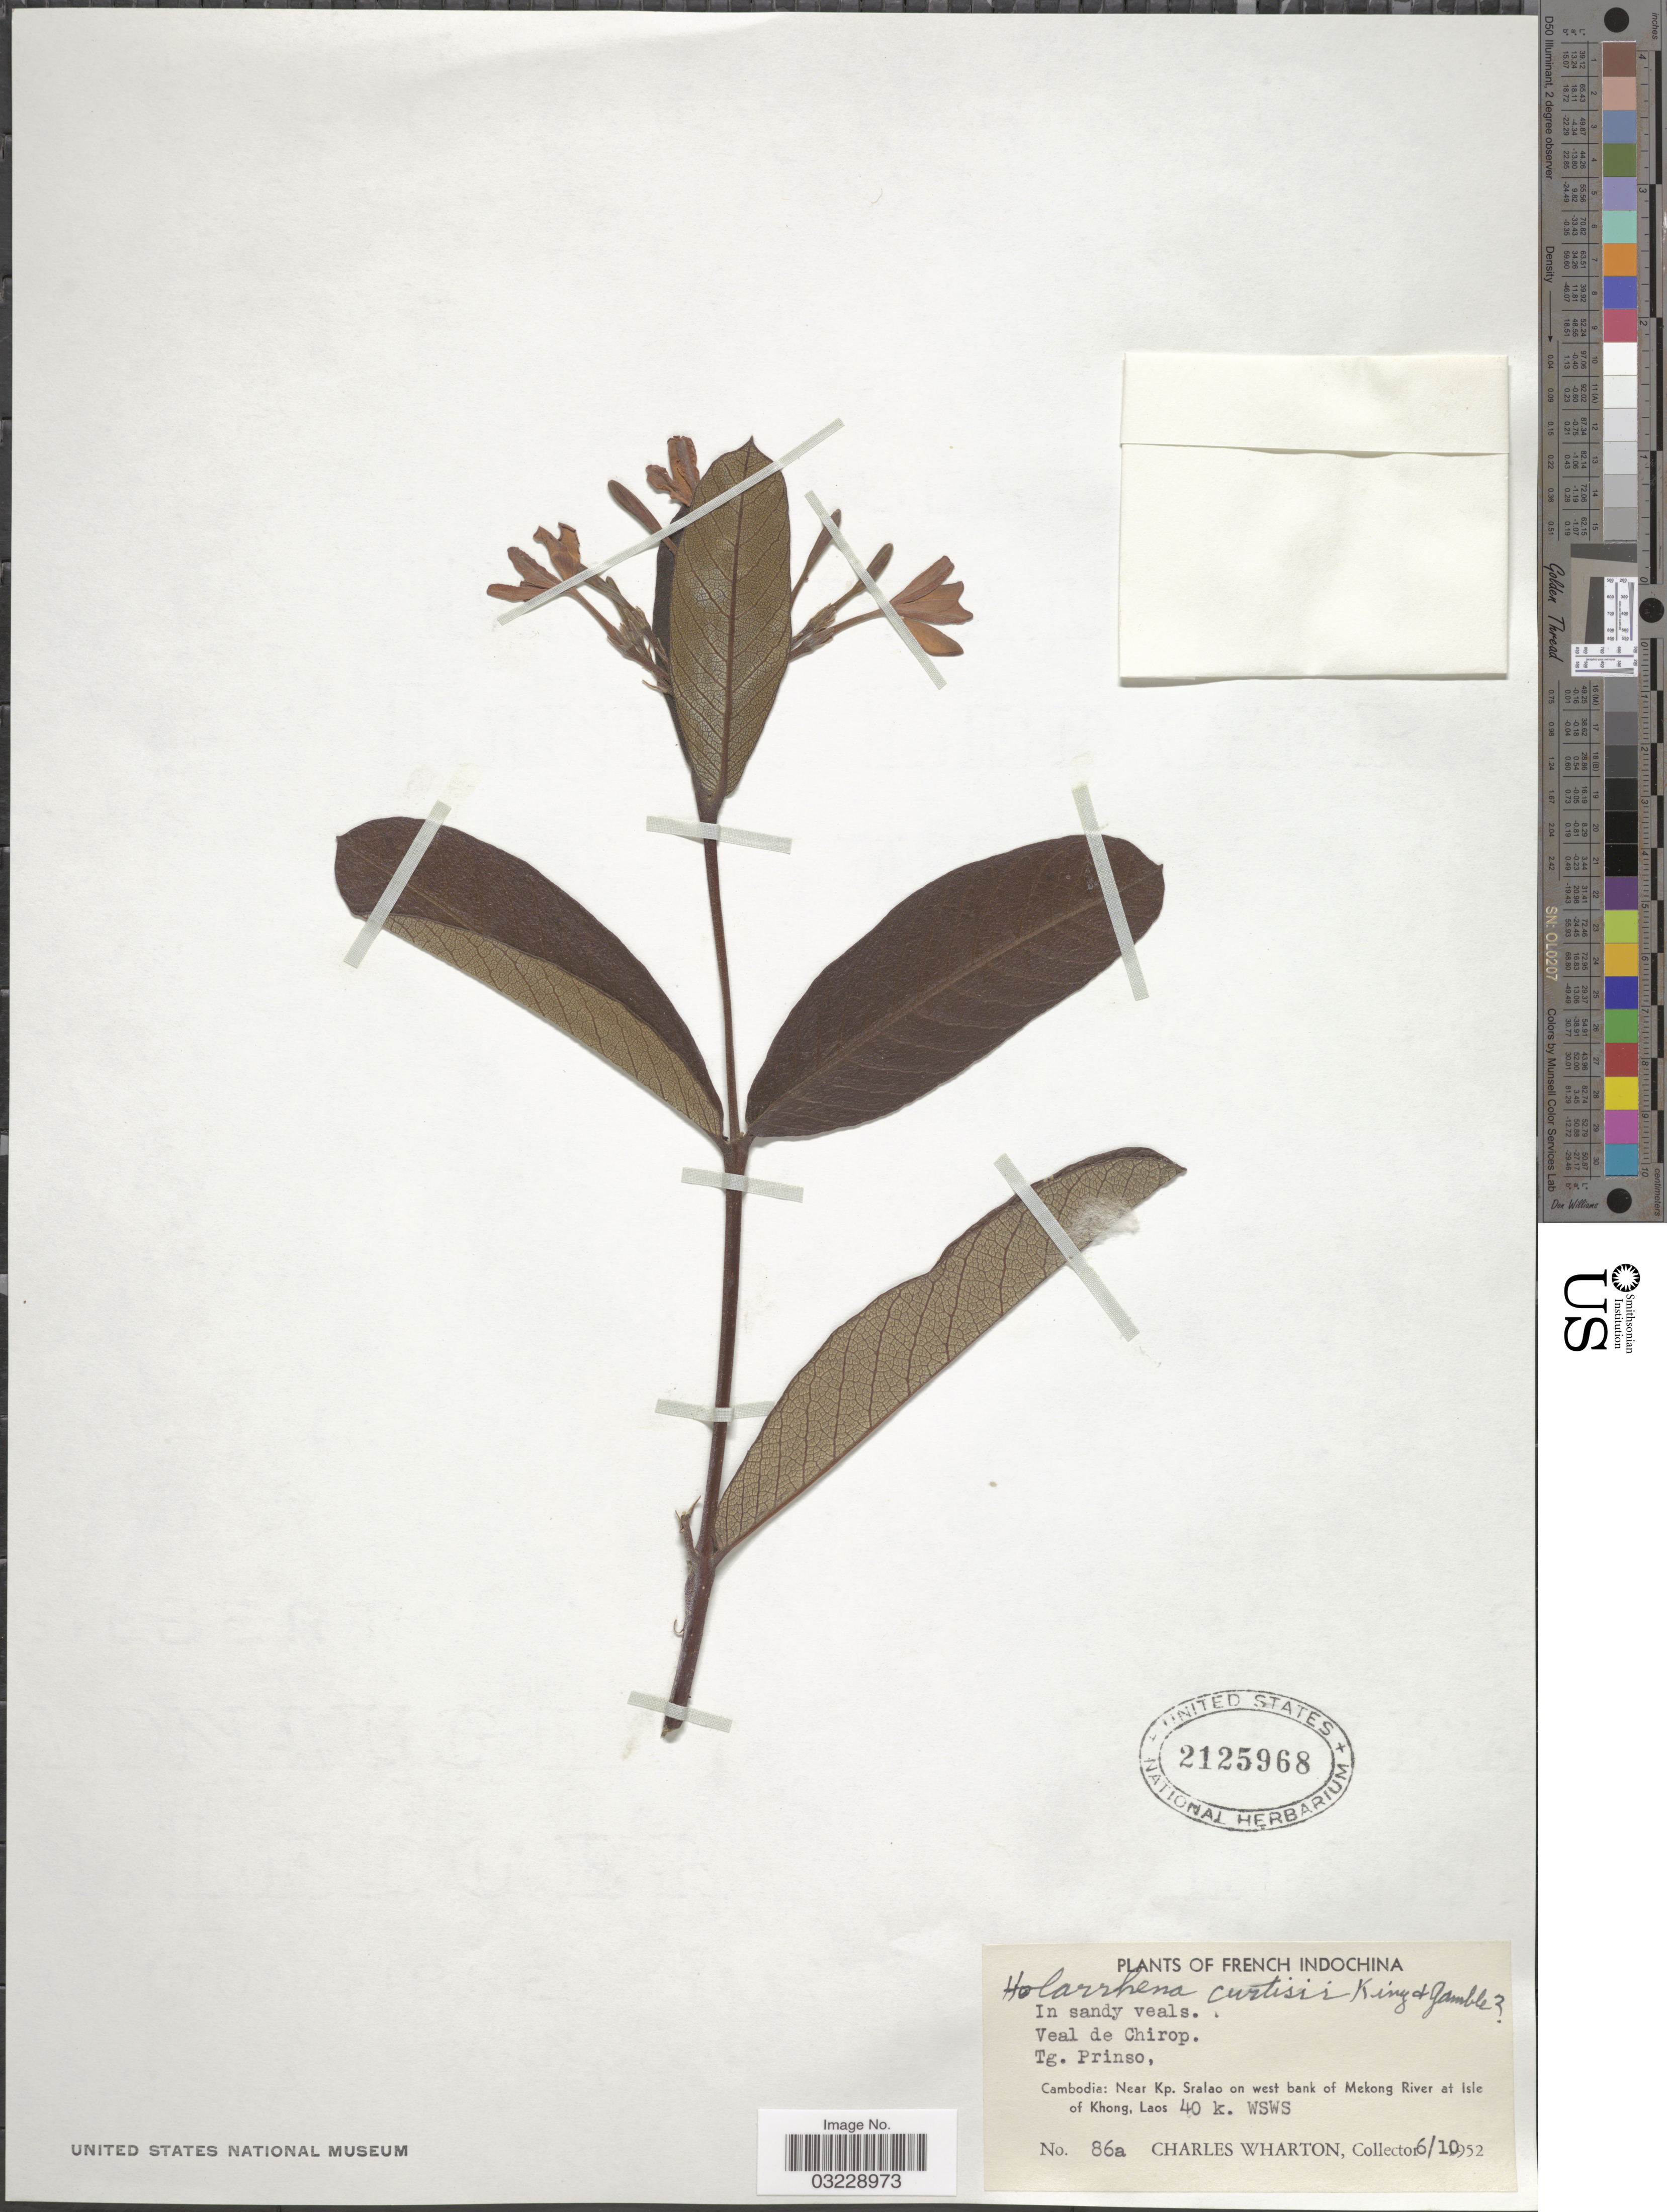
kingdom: Plantae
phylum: Tracheophyta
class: Magnoliopsida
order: Gentianales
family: Apocynaceae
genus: Holarrhena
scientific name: Holarrhena curtisii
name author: R.M. King & Gamble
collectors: C. Wharton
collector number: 86a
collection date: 1952-10-06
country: Cambodia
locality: French Indochina. Veal de Chirop. Tg. Prinso. Near Kp. Sralao on west bank of Mekong River at Isle of Khong, Laos. 40 k. WSWS.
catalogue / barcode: US 2125968